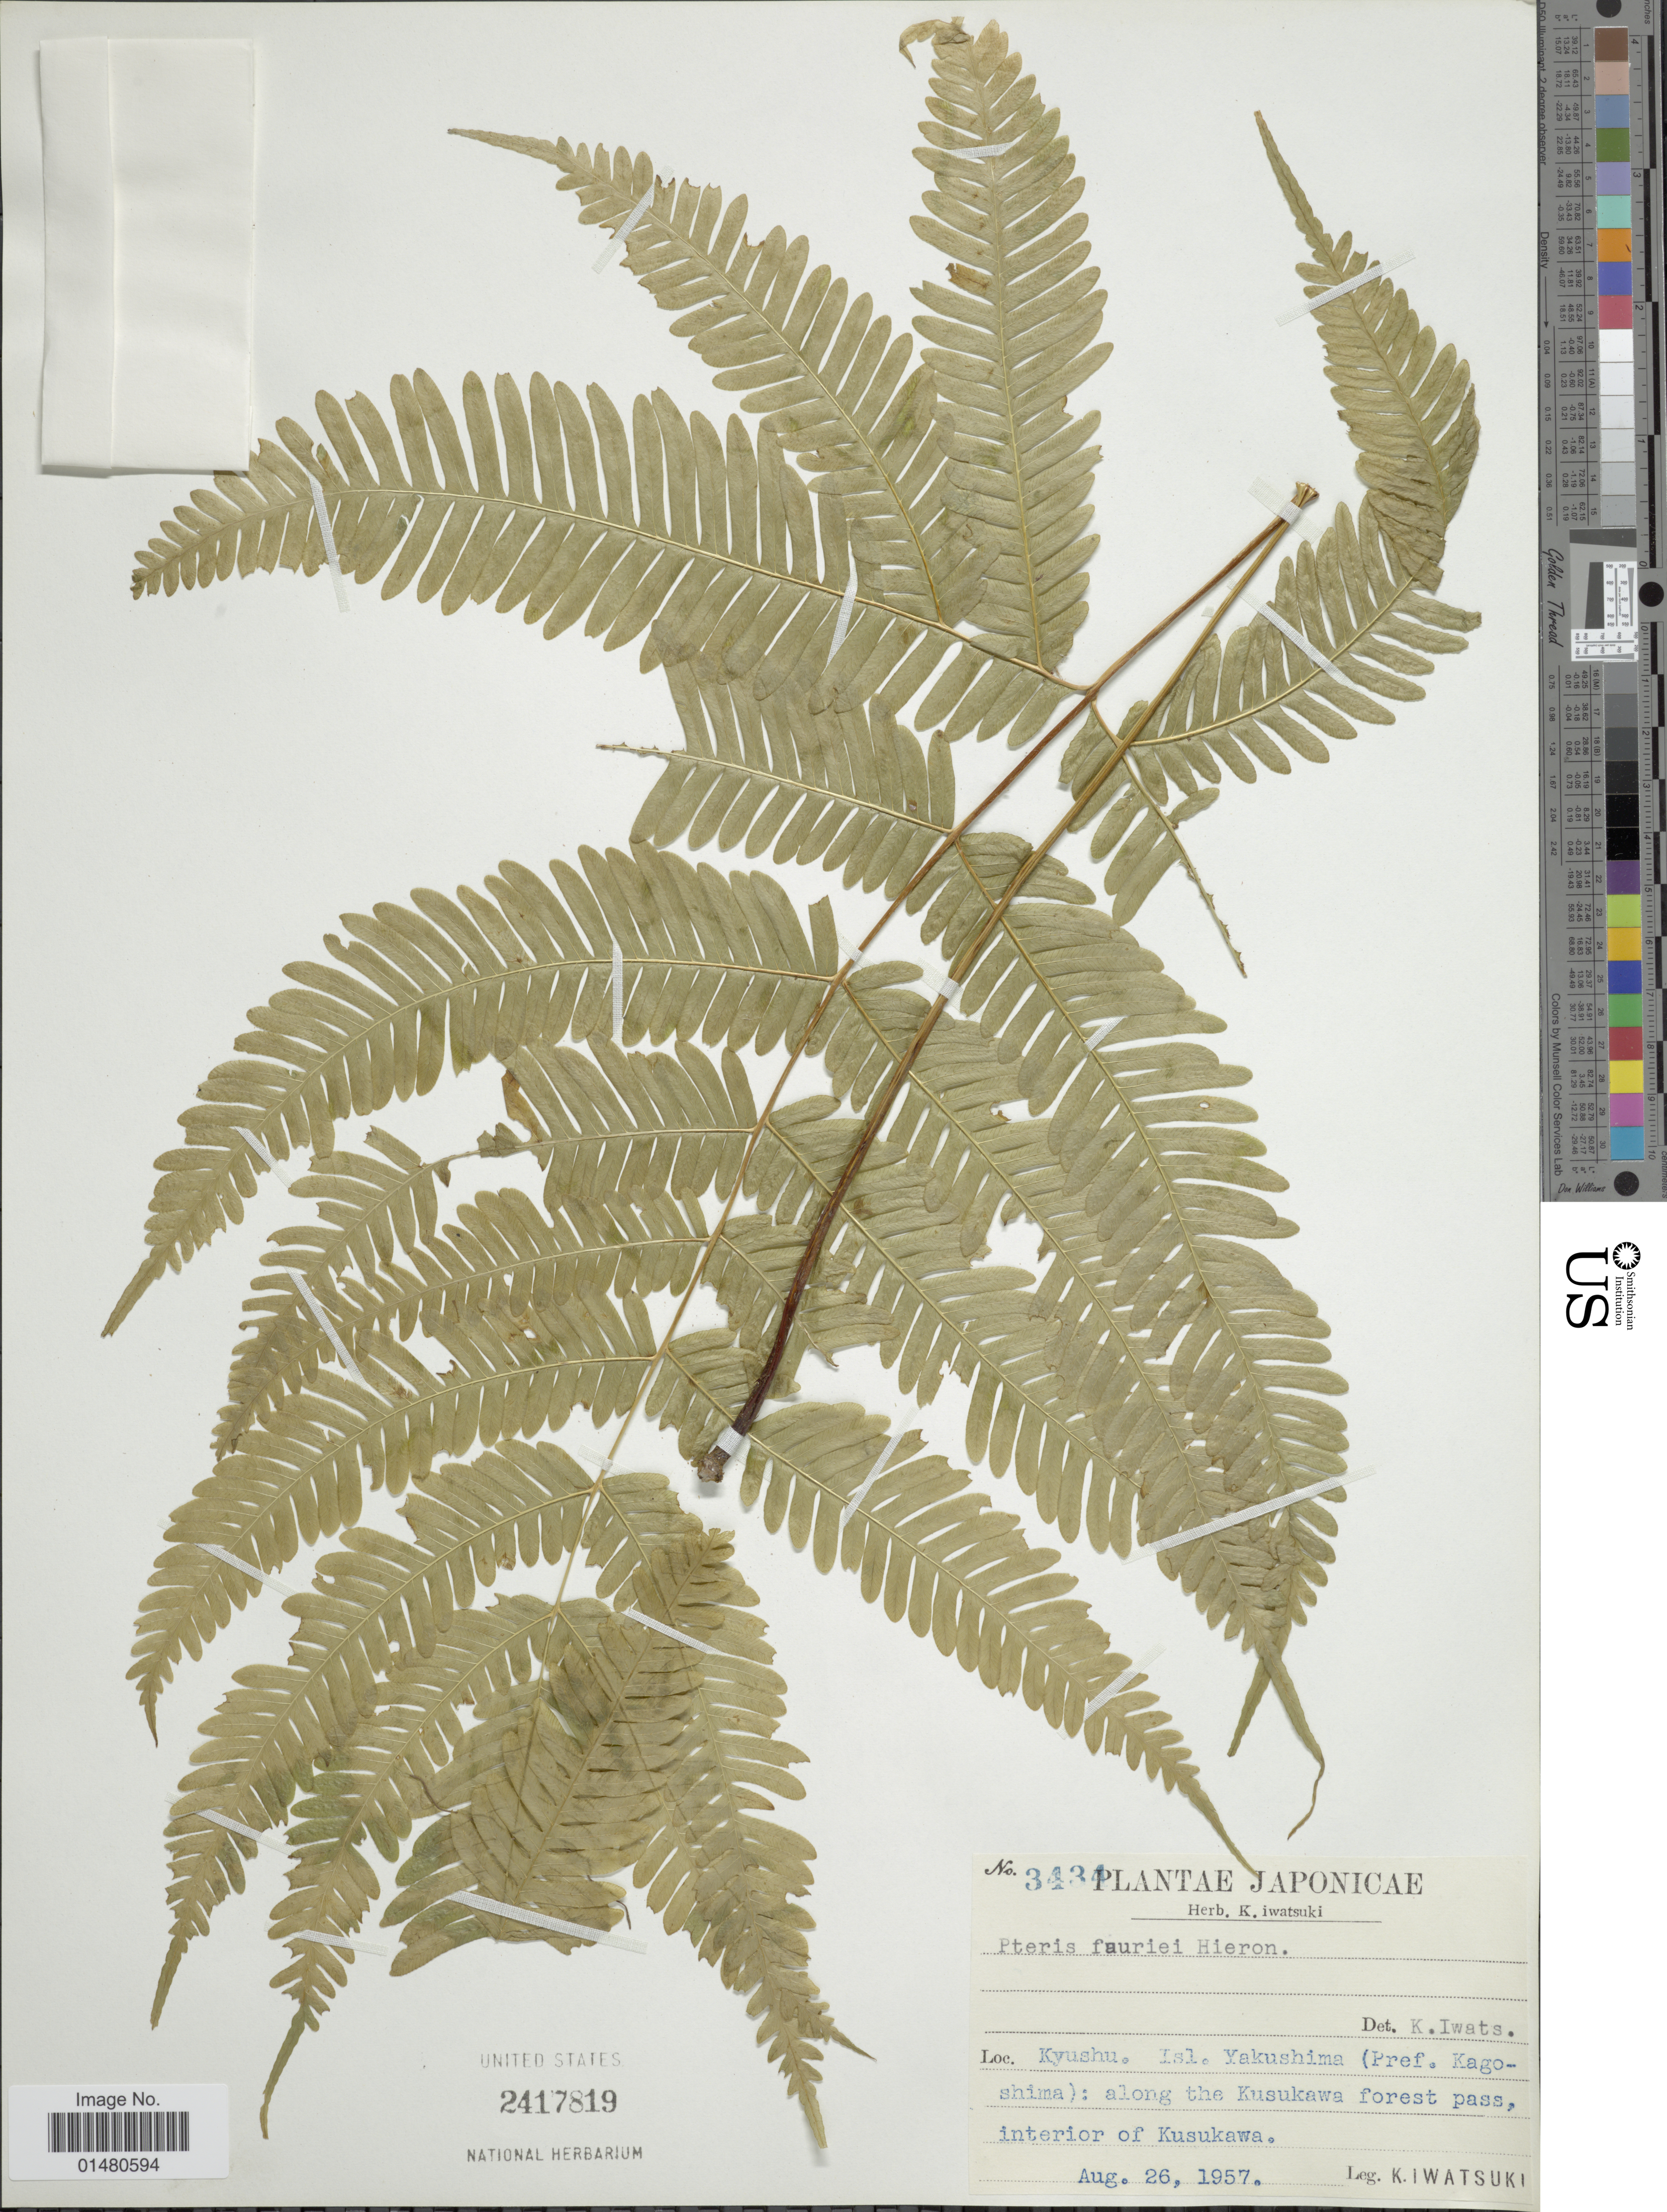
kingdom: Plantae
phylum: Tracheophyta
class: Polypodiopsida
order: Polypodiales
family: Pteridaceae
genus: Pteris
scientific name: Pteris fauriei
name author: Hieron.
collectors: K. Iwatsuki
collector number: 3434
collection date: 1957-08-26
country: Japan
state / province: Kagosima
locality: Isl. Yakushima (Pref. Kagoshima): along the Kusukawa forest pass, interior of Kusukawa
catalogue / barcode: US 2417819